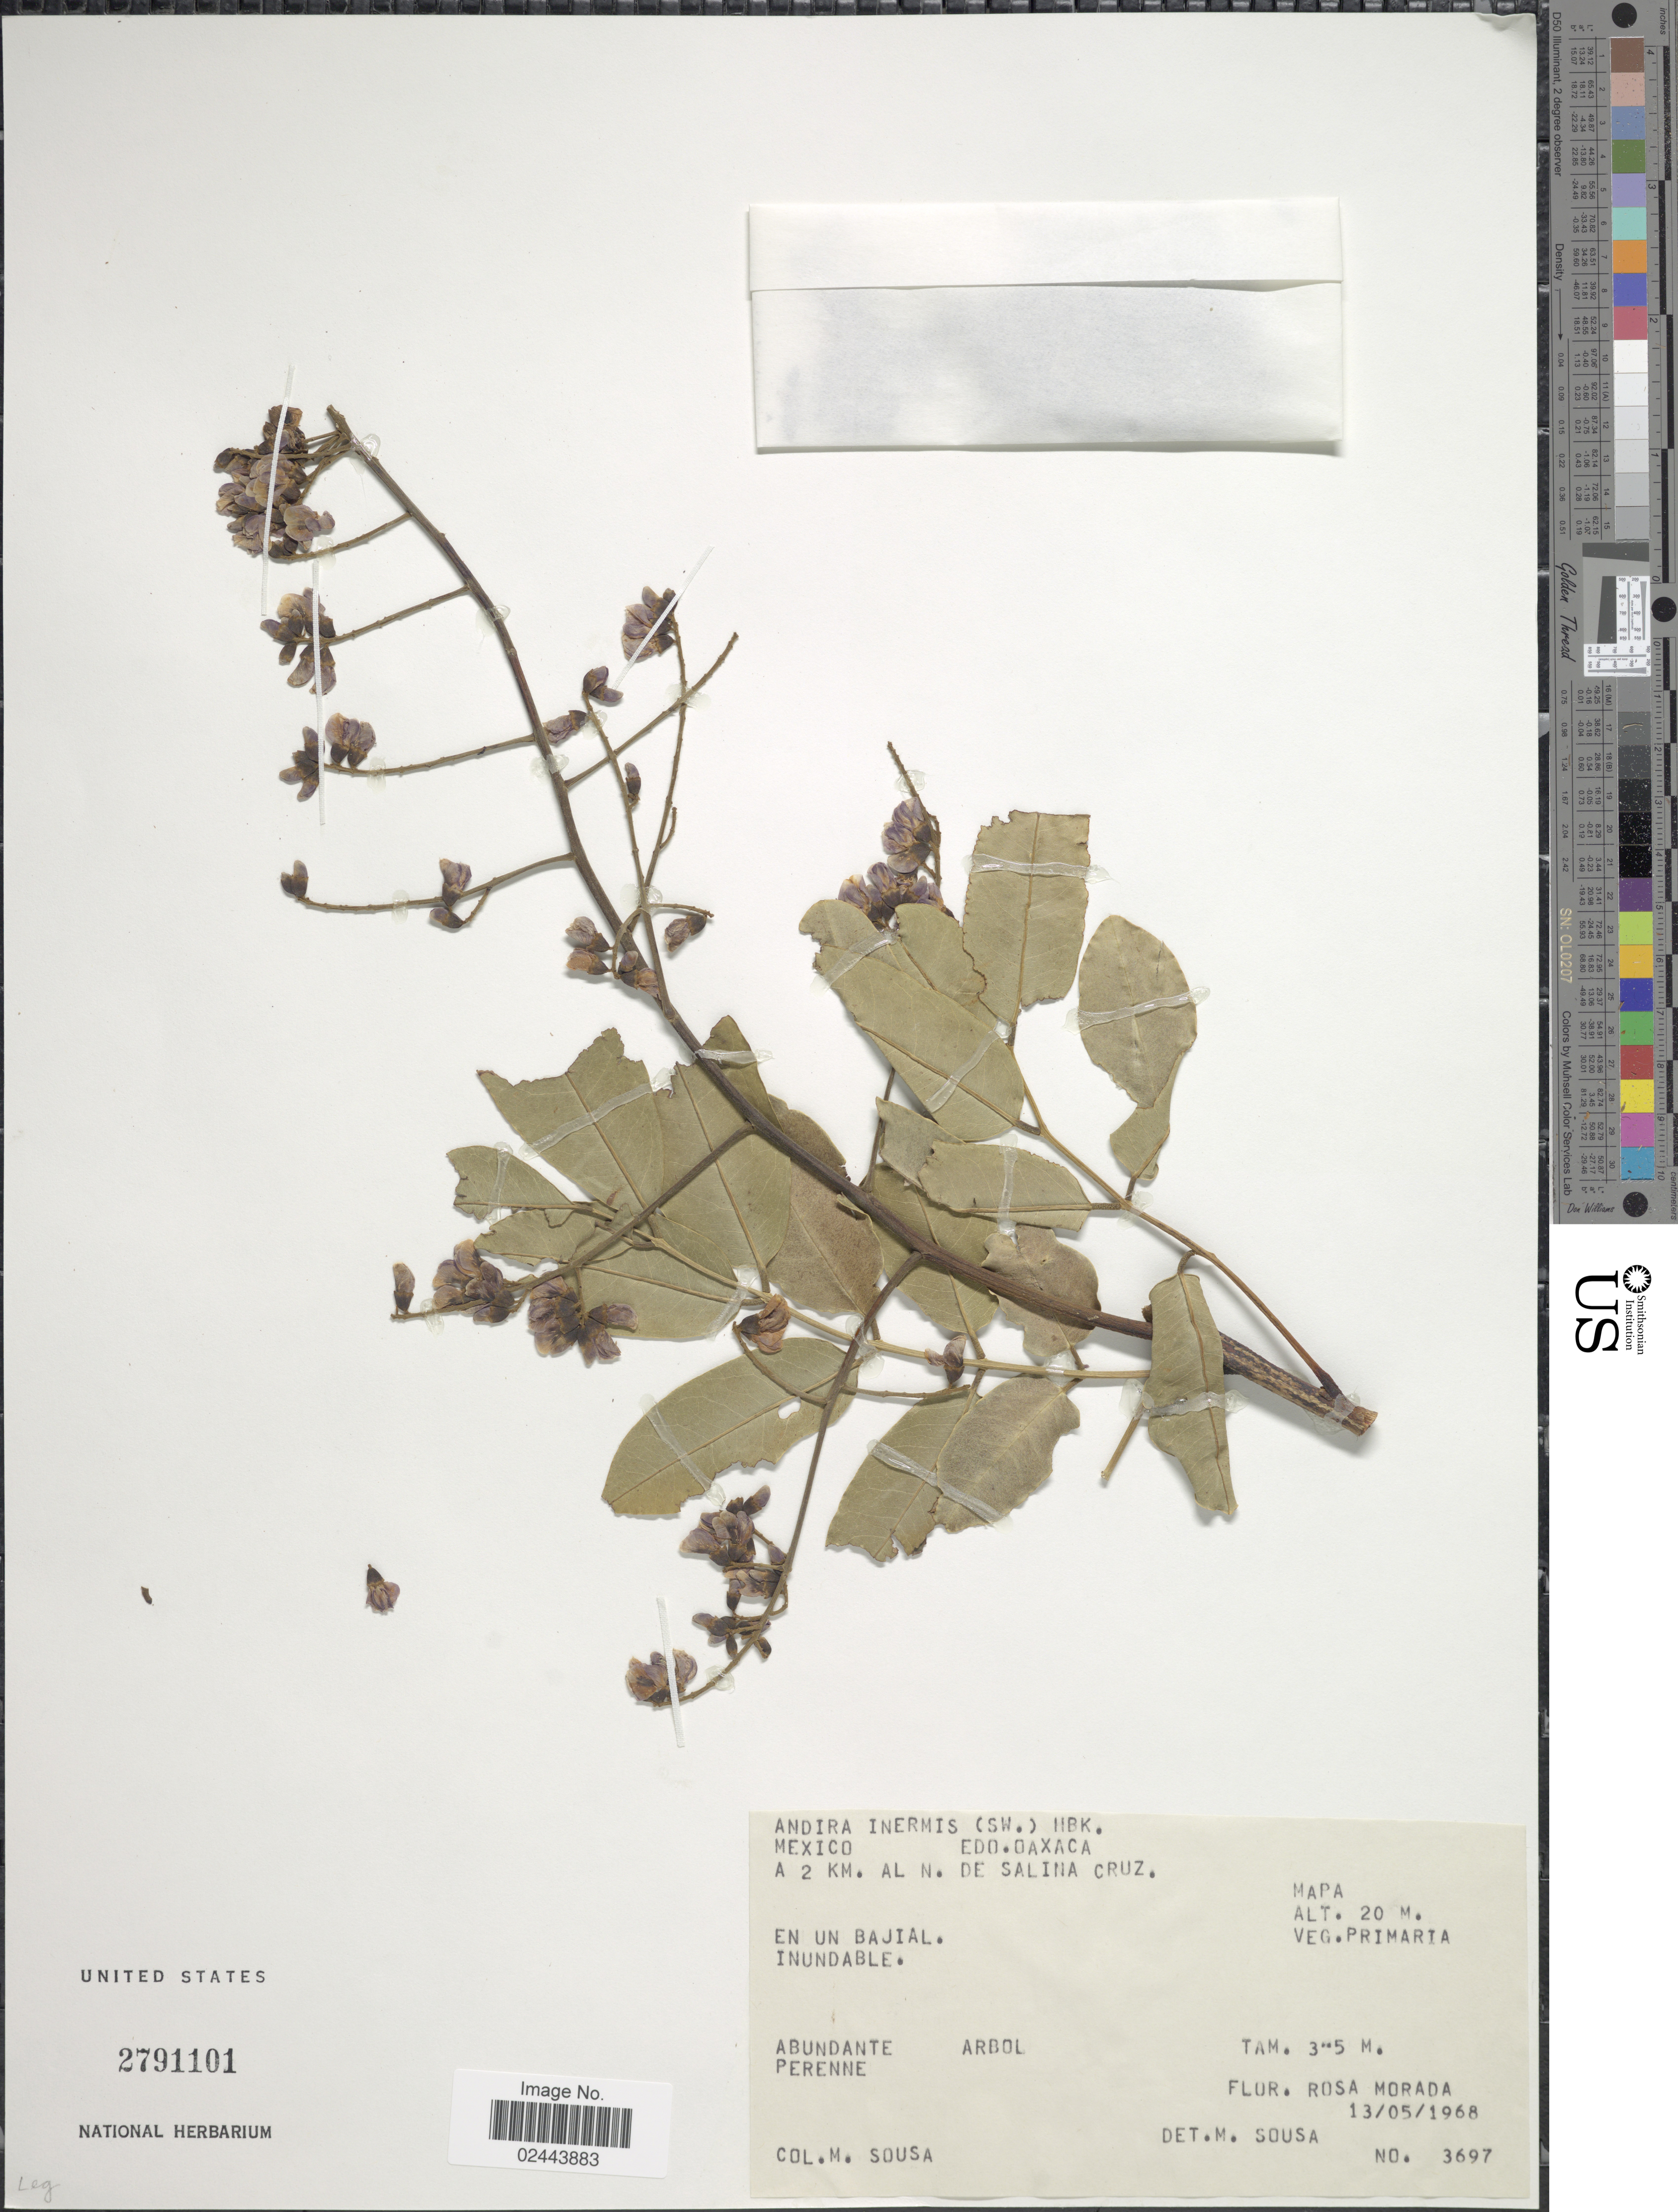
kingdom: Plantae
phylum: Tracheophyta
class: Magnoliopsida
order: Fabales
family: Fabaceae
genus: Andira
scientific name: Andira inermis subsp. inermis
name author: (W. Wright) Kunth ex DC.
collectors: M. Sousa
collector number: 3697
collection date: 1968-05-13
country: Mexico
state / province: Oaxaca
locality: A 2 Km. al N. de Salina Cruz, en un Bajial, inundable.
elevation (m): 20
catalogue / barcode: US 2791101